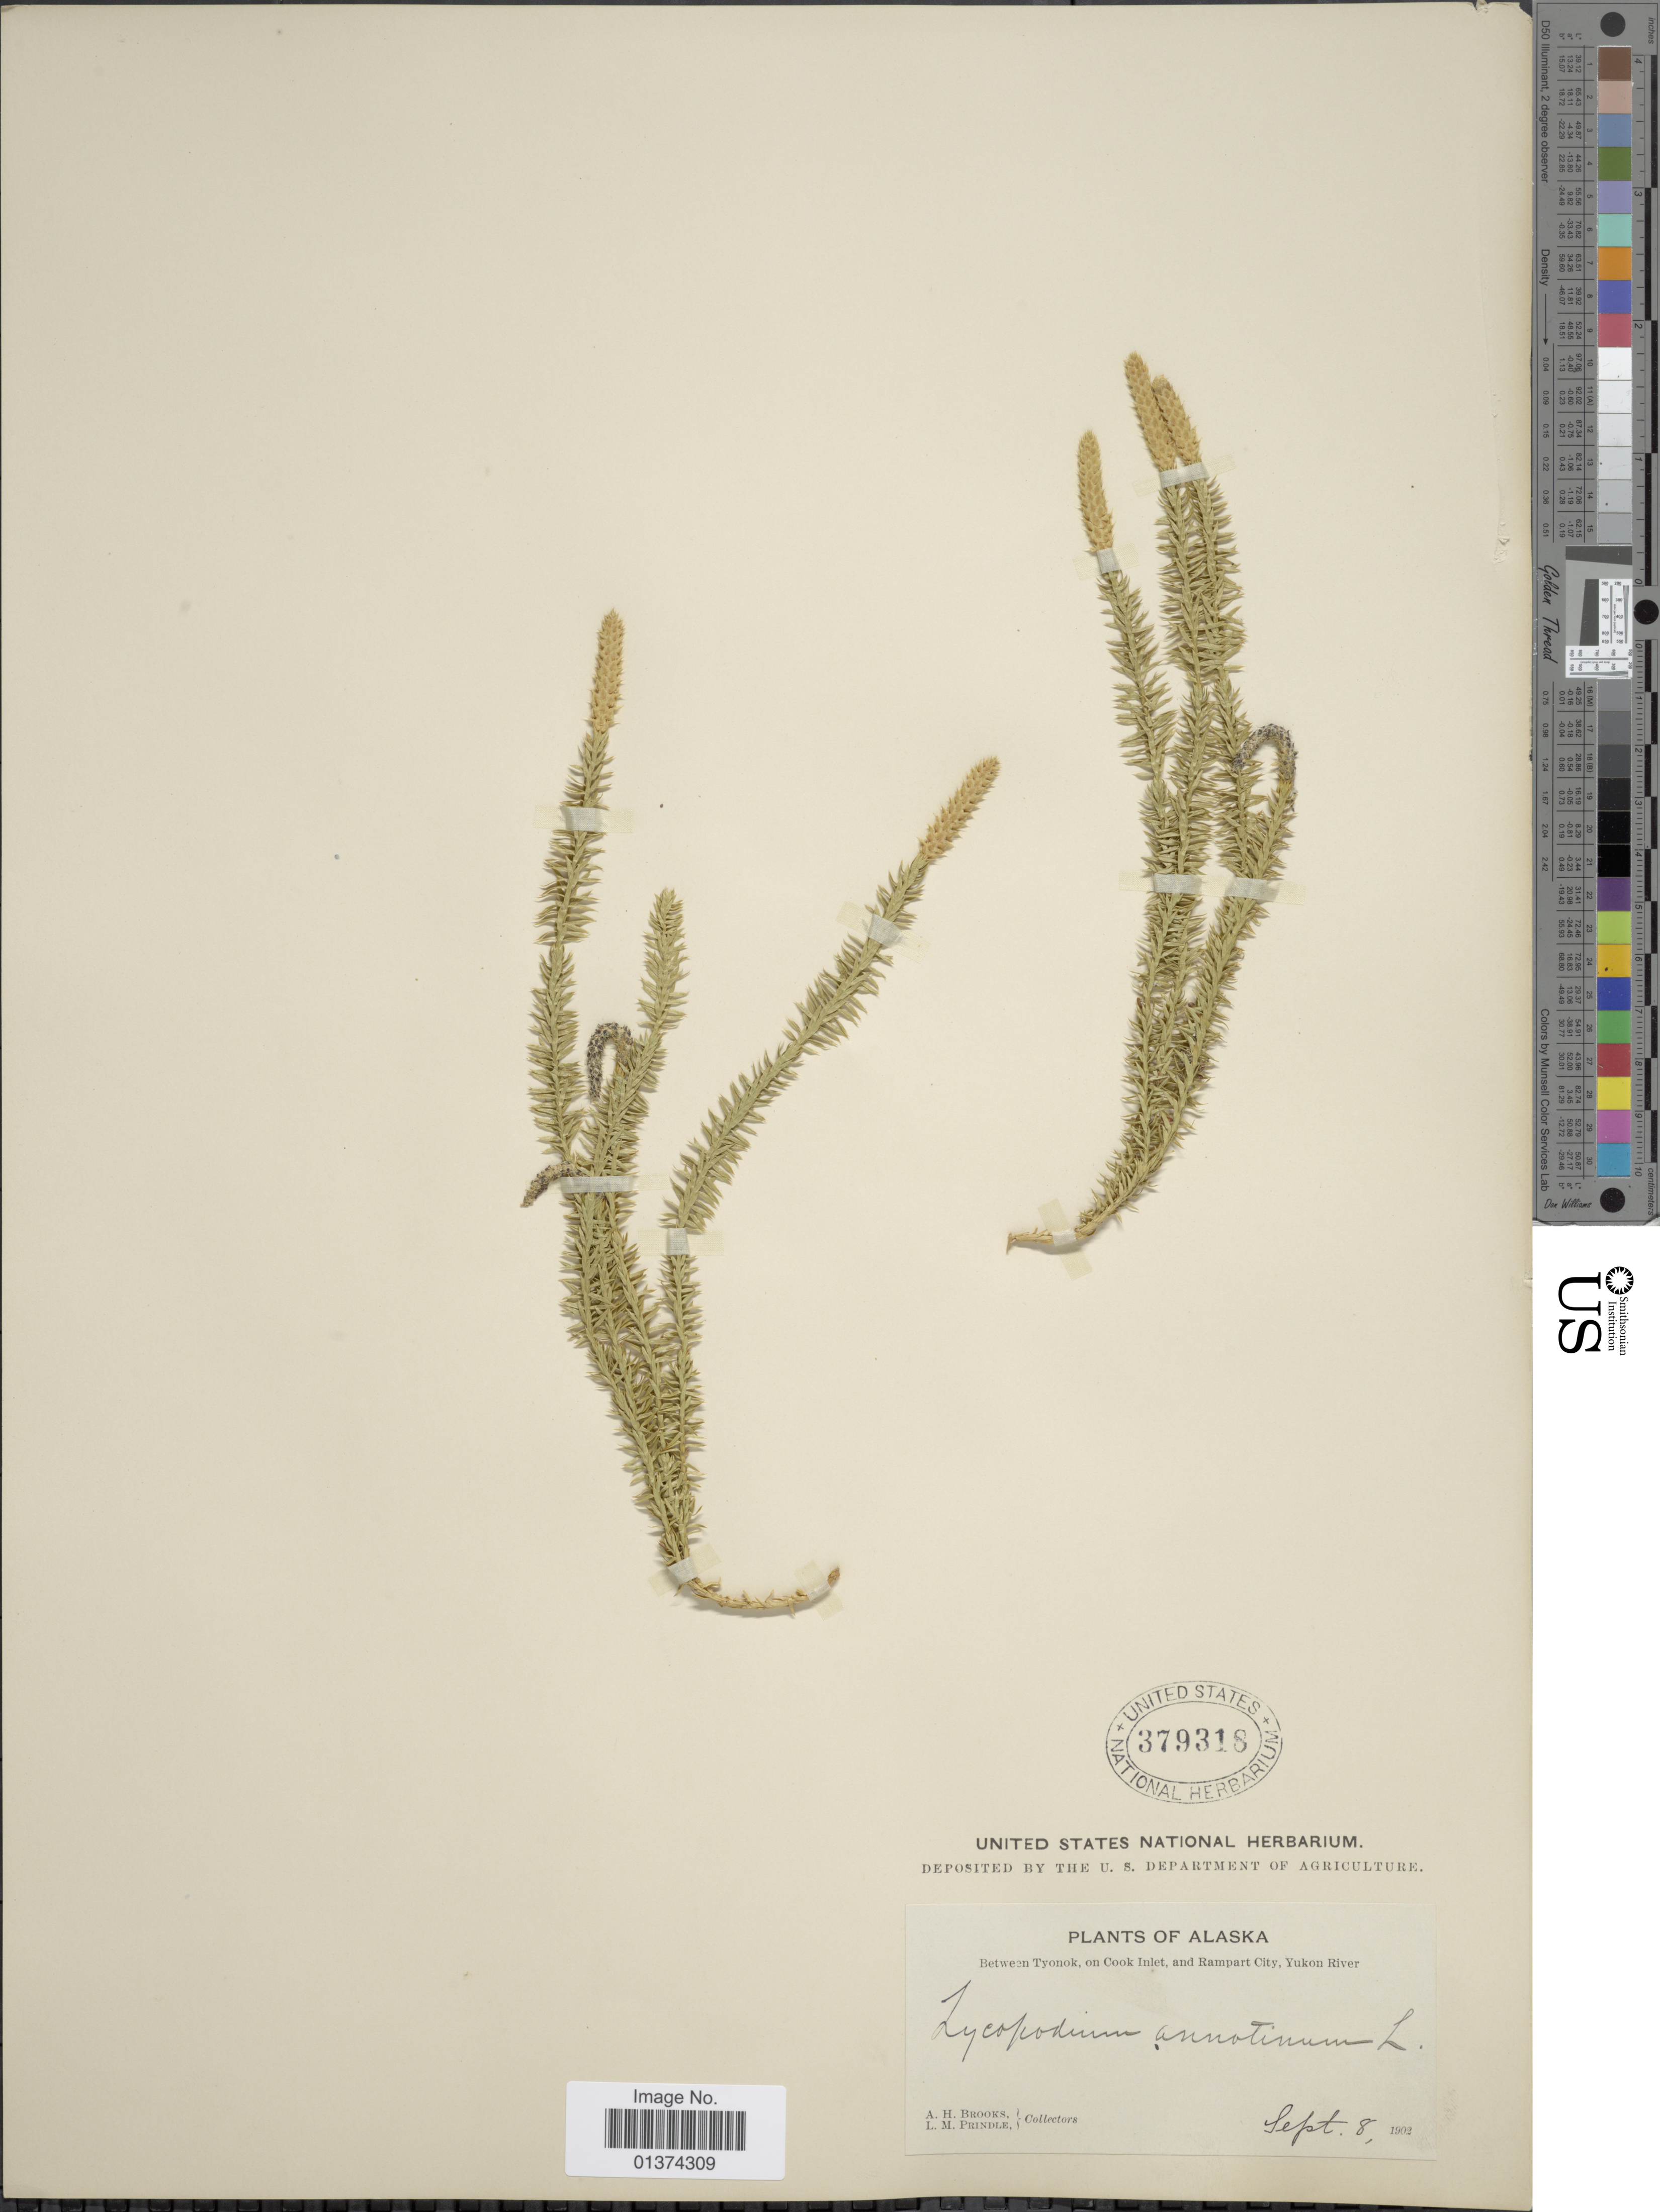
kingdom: Plantae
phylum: Tracheophyta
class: Lycopodiopsida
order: Lycopodiales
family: Lycopodiaceae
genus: Spinulum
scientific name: Spinulum annotinum subsp. annotinum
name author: (L.) A. Haines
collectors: A. Brooks & L. Prindle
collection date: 1902-09-08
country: United States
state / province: Alaska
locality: Between Tyonok, on Cook Inlet, and Rampart City, Yukon River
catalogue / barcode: US 379318